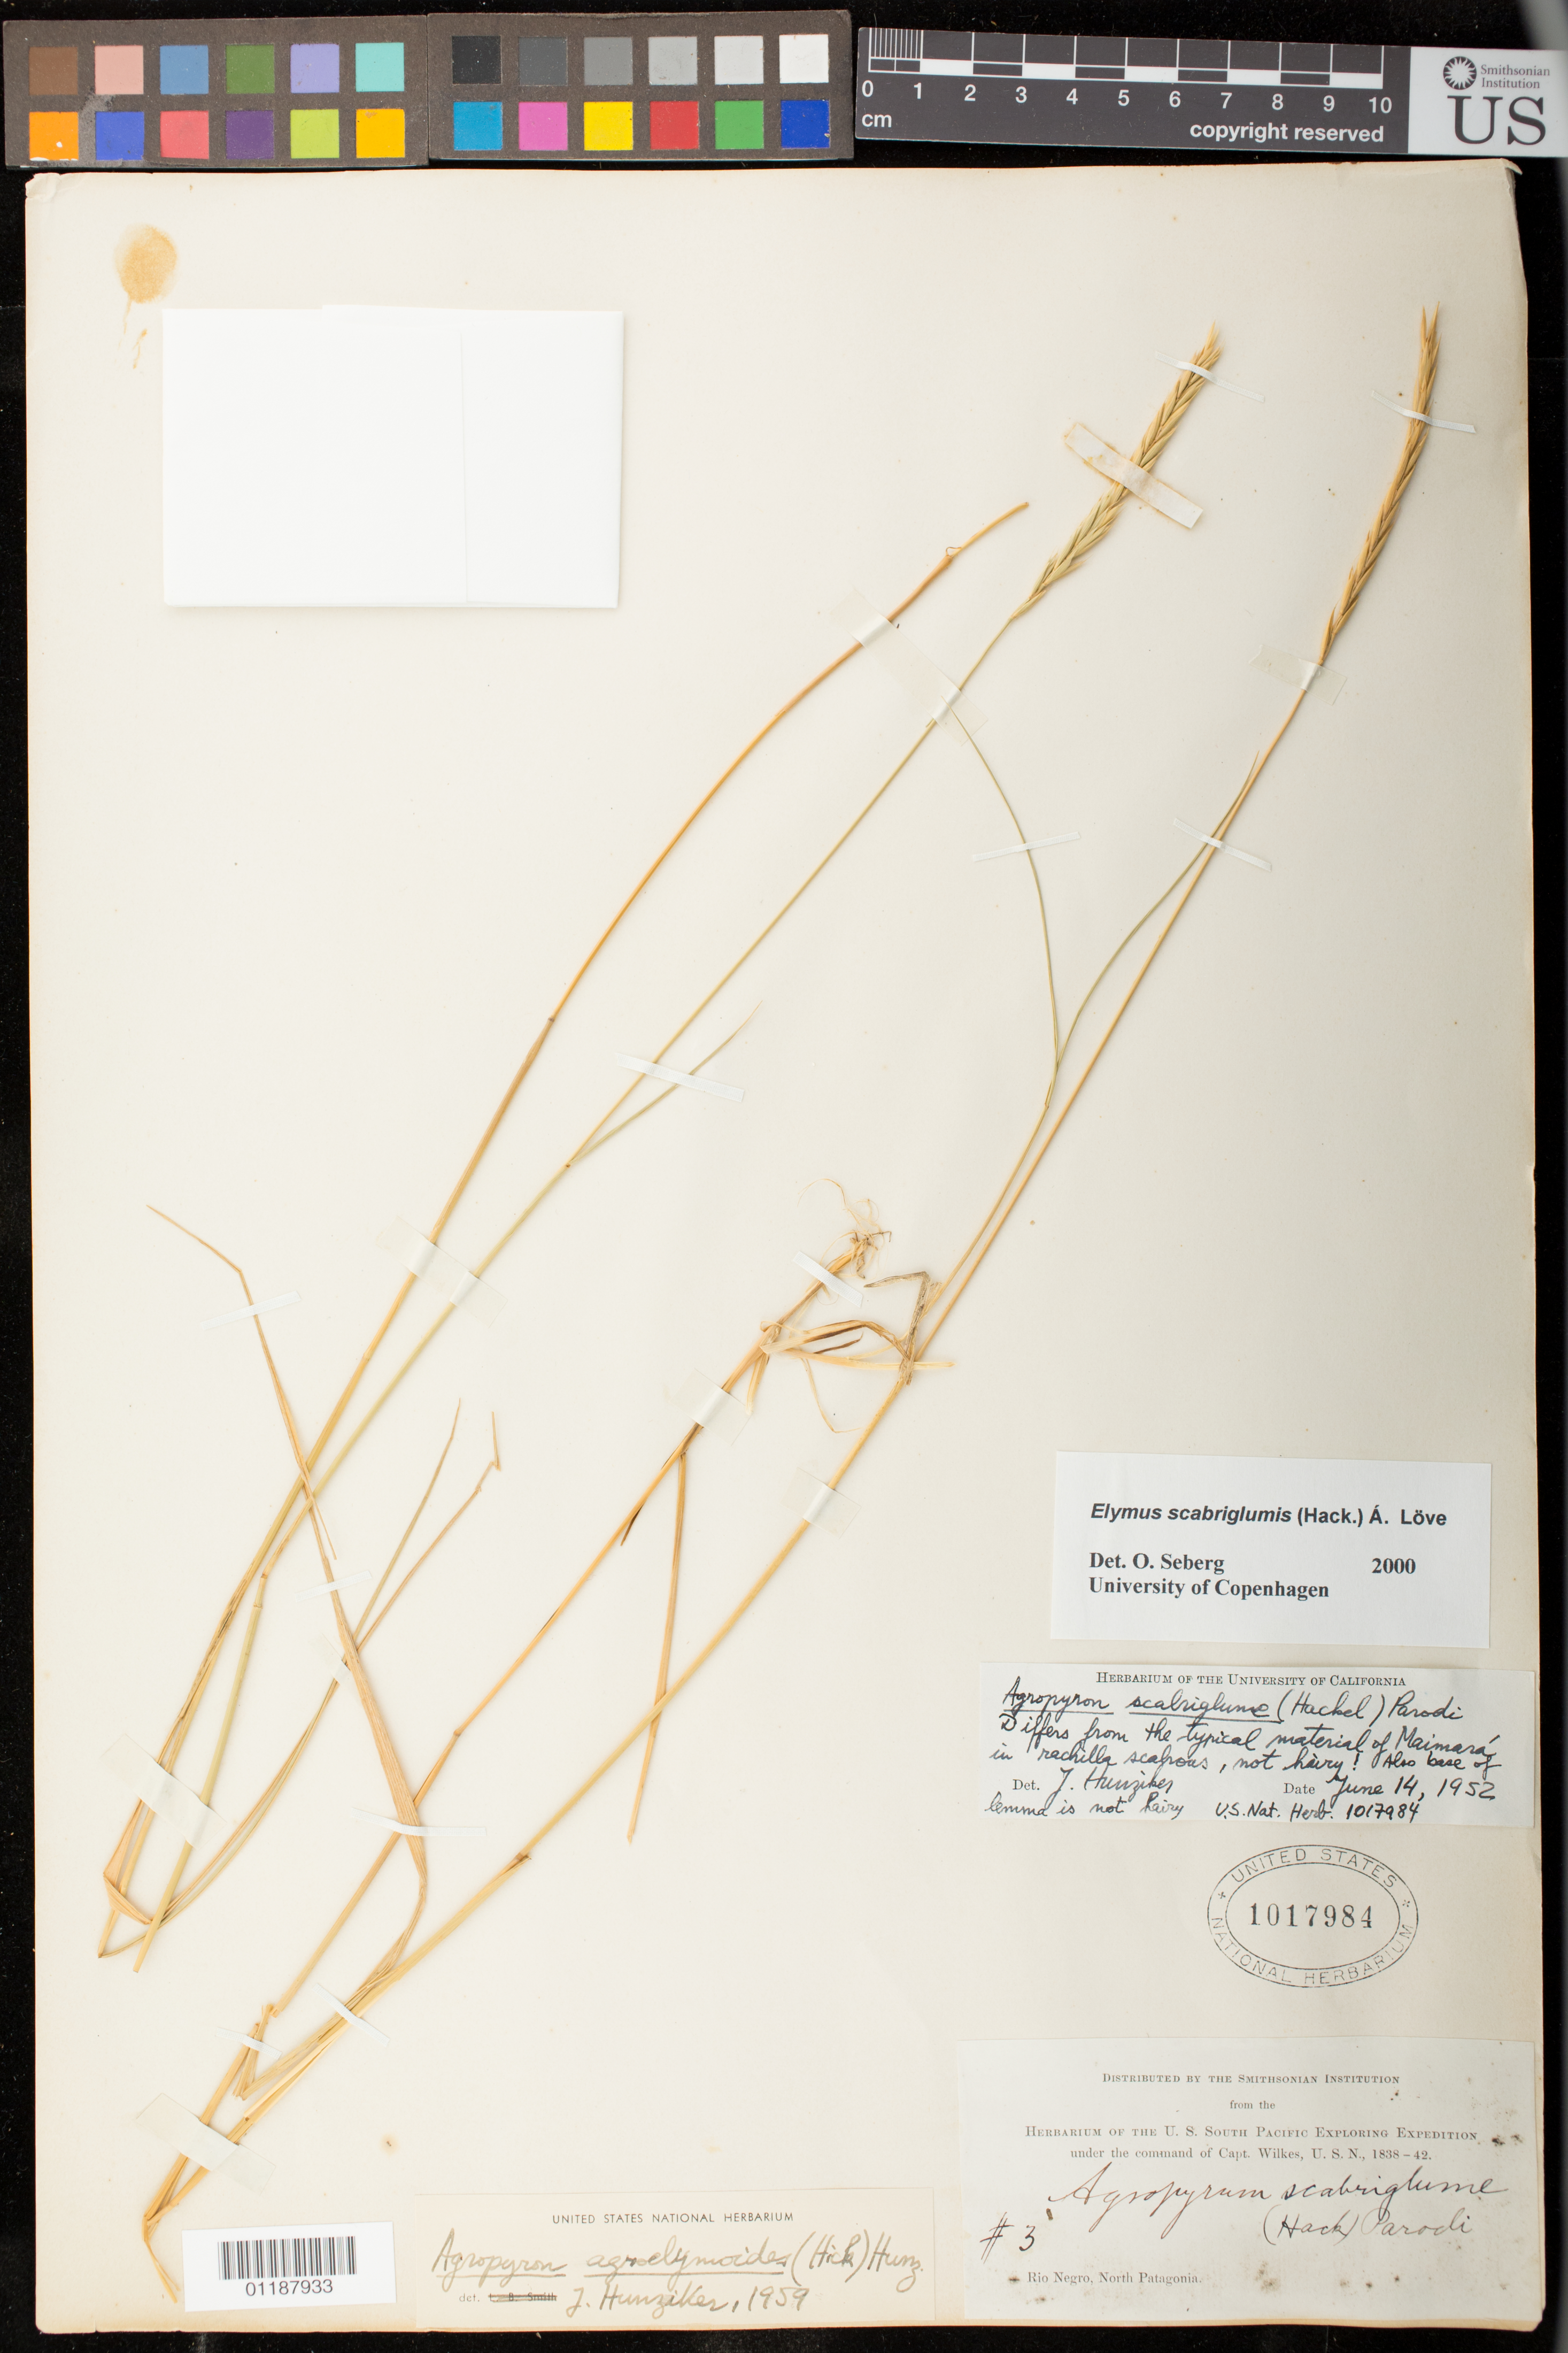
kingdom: Plantae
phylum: Tracheophyta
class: Liliopsida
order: Poales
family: Poaceae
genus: Elymus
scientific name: Elymus scabriglumis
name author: (Hack.) Á. Löve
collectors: Wilkes Explor. Exped.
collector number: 3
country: Argentina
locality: Rio Negro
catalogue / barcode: US 1017984